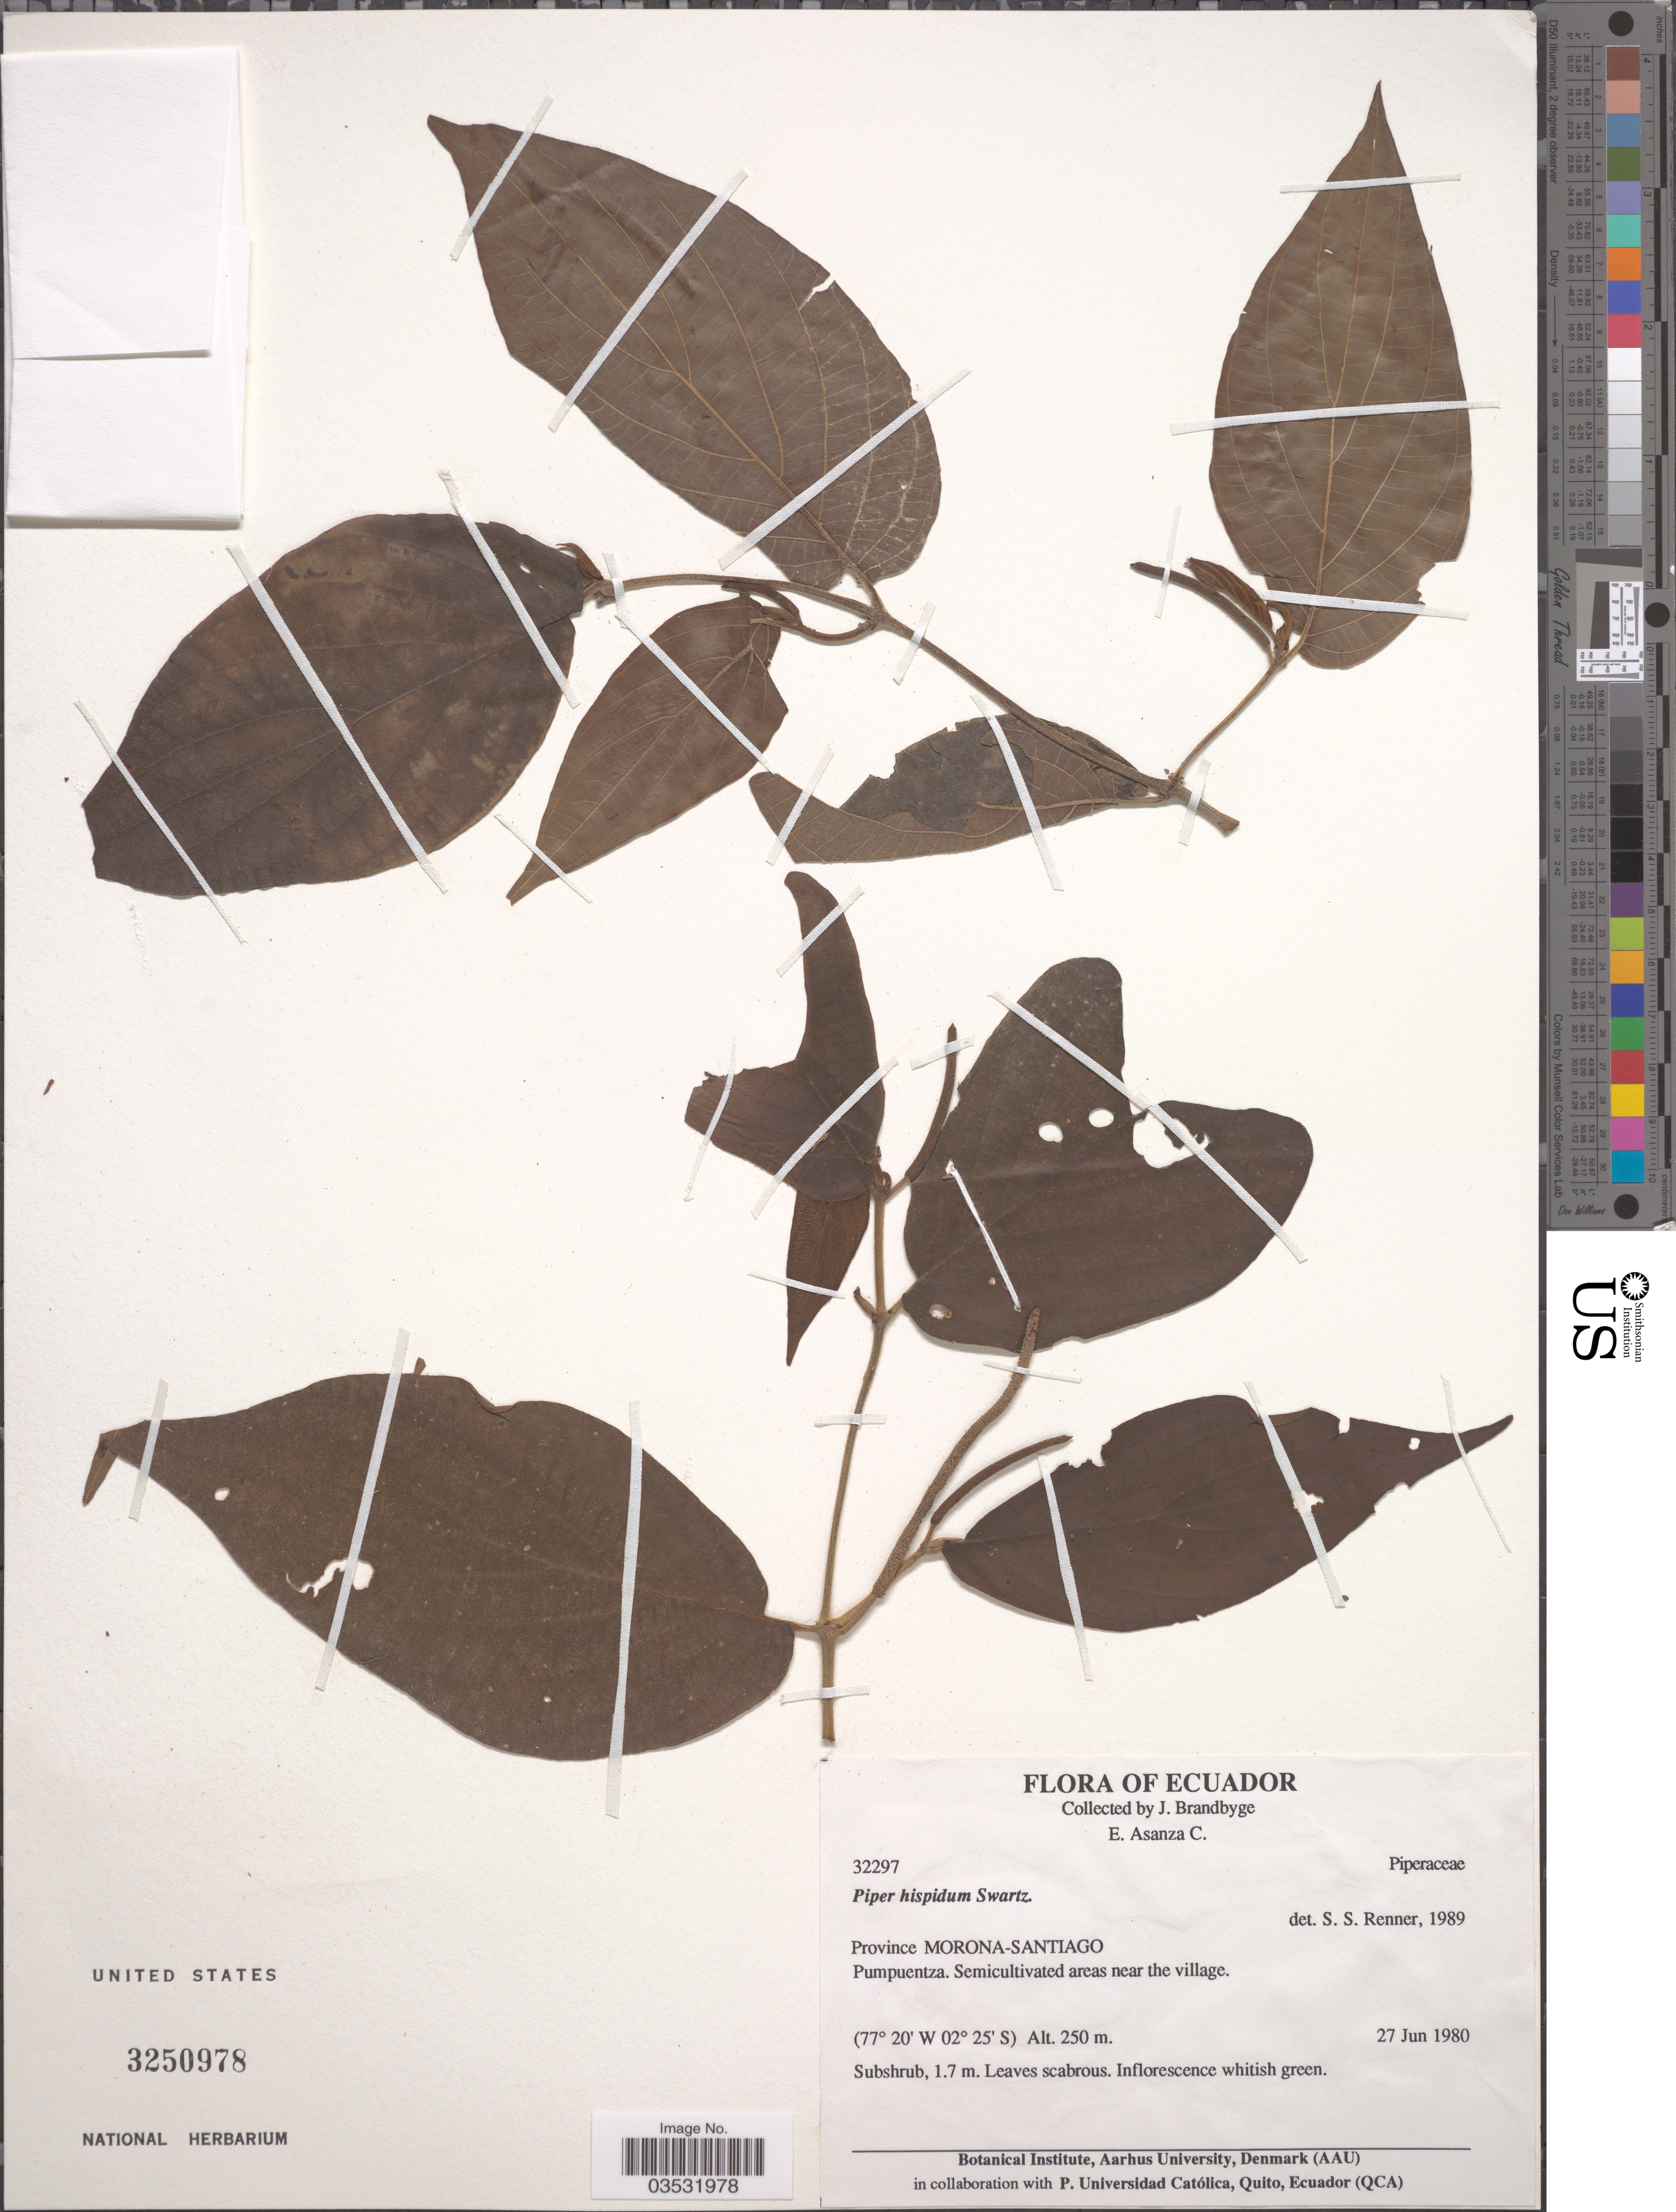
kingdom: Plantae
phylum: Tracheophyta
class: Magnoliopsida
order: Piperales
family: Piperaceae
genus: Piper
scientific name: Piper hispidum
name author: Sw.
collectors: J. Brandbyge & E. Asanza C.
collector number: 32297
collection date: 1980-06-27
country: Ecuador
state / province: Morona-Santiago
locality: Pumpuentza. Near the village.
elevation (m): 250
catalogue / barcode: US 3250978